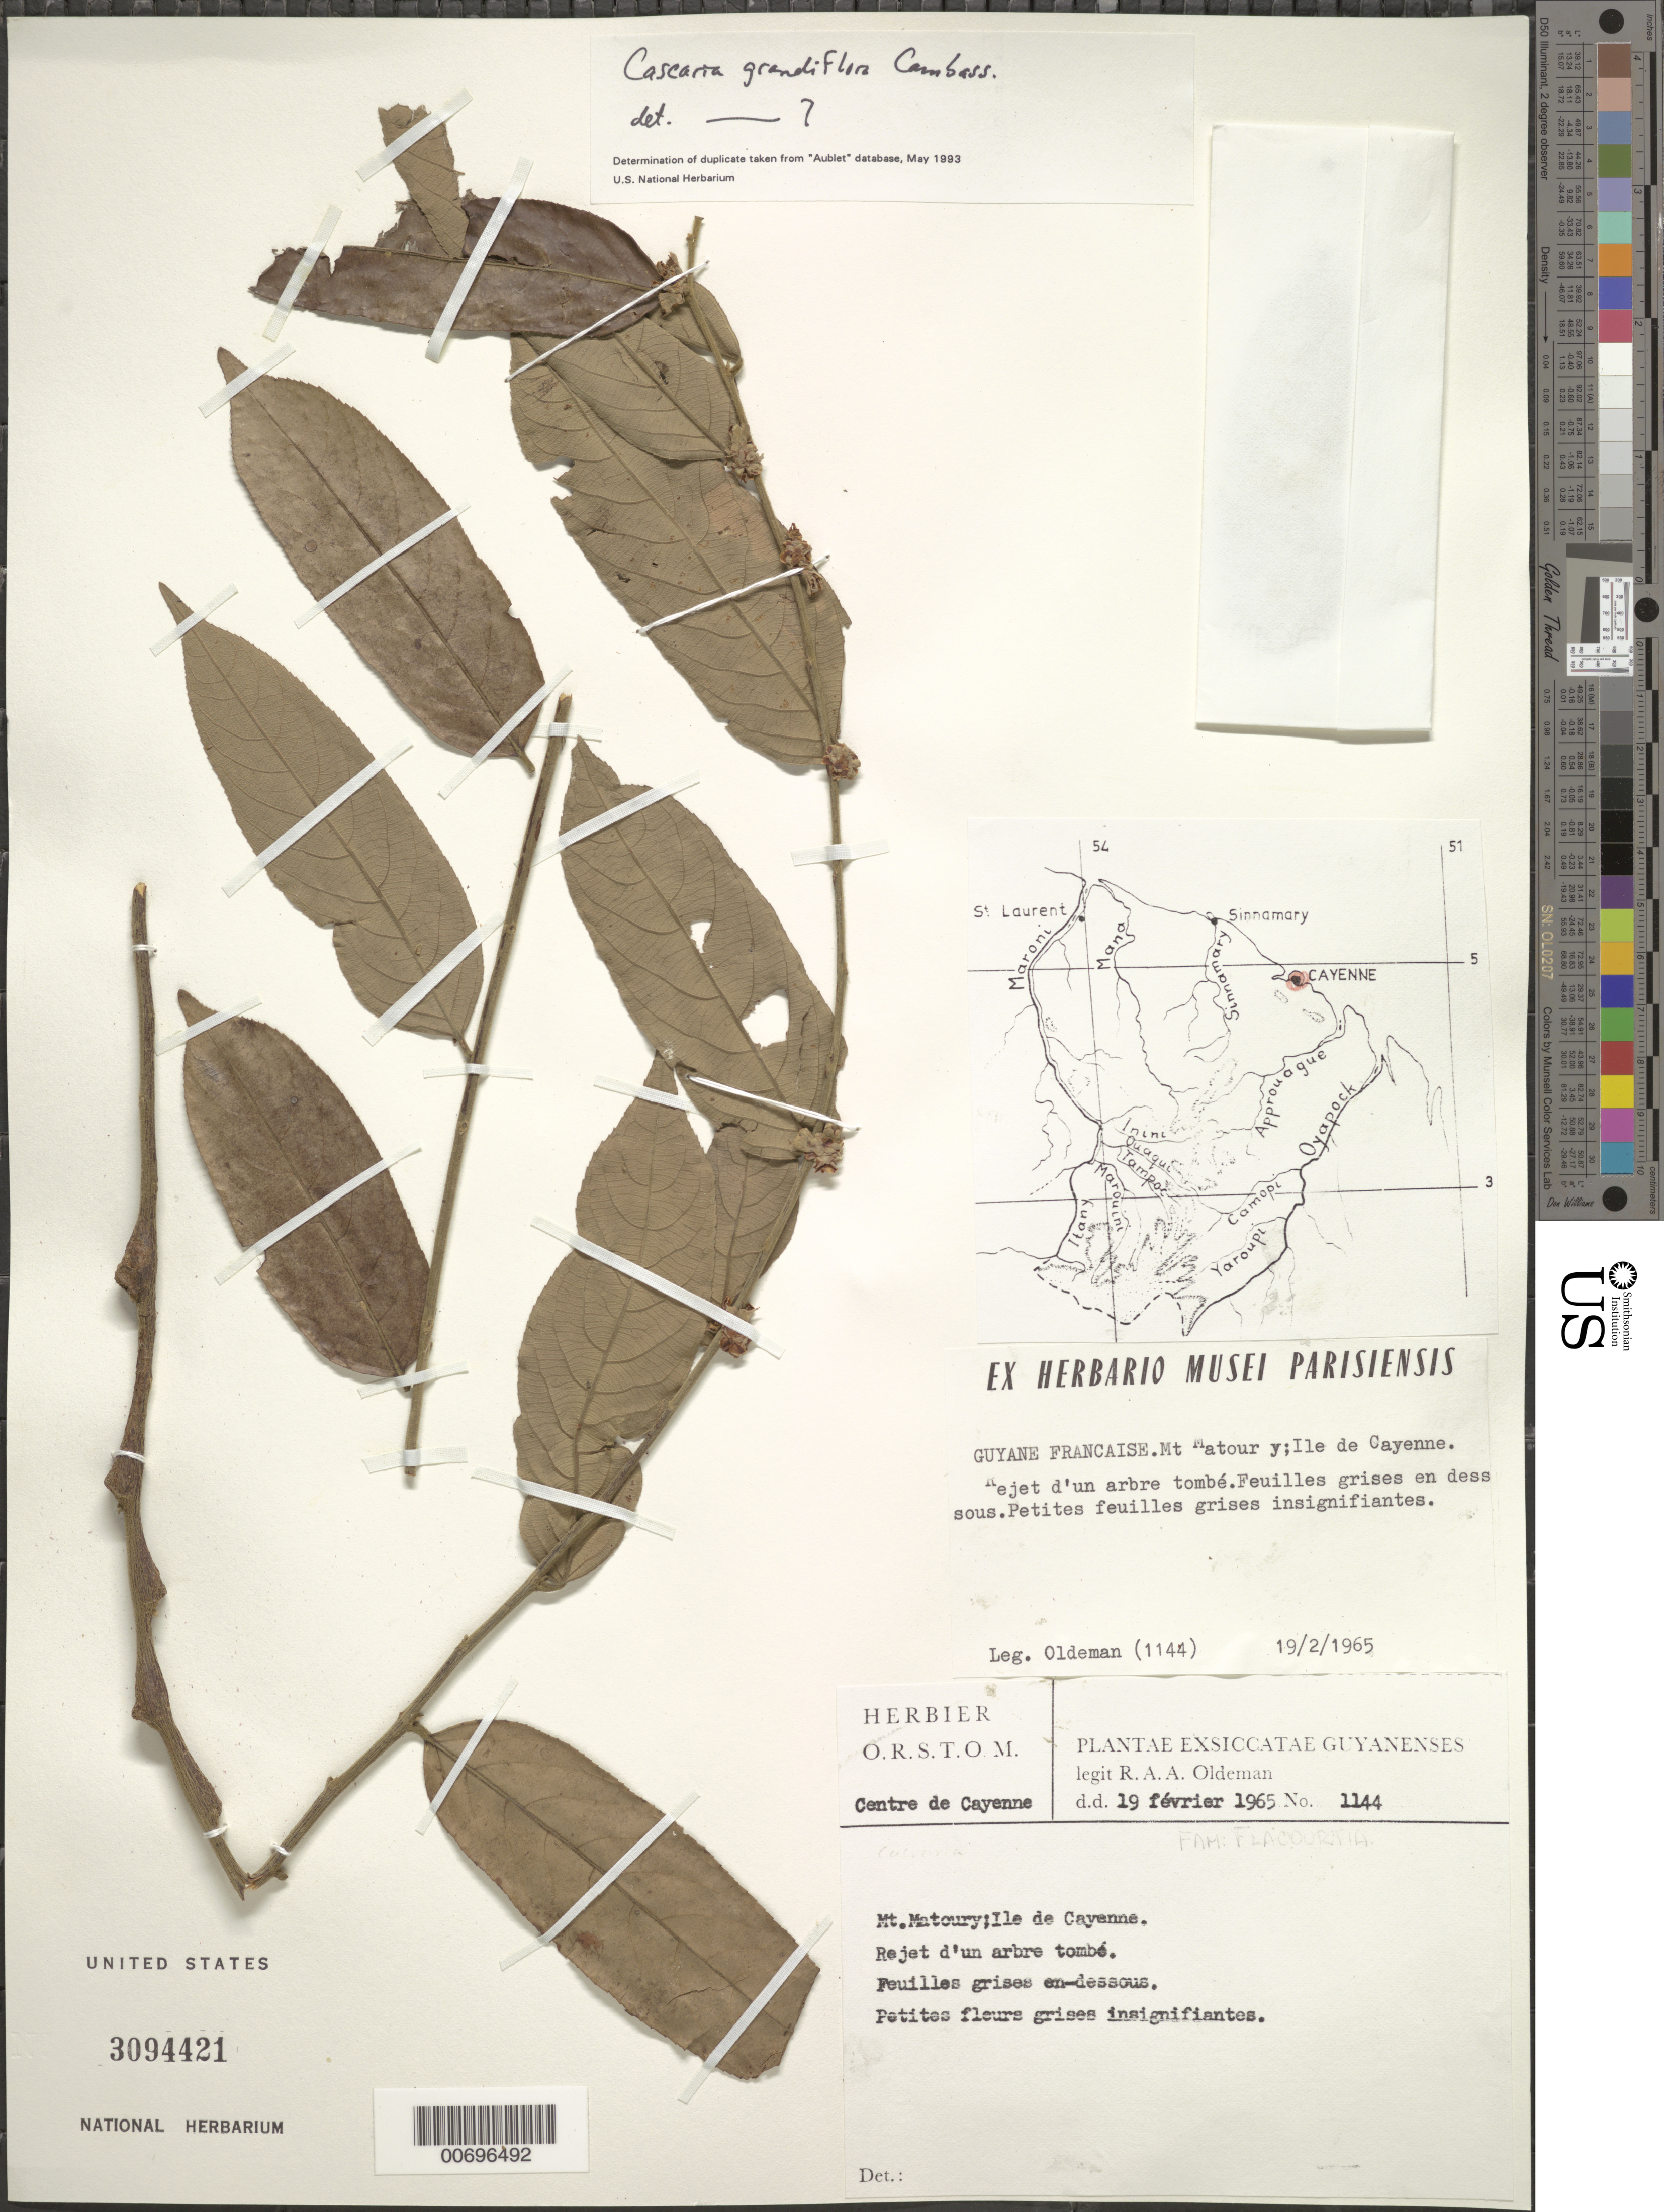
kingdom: Plantae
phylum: Tracheophyta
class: Magnoliopsida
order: Malpighiales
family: Salicaceae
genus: Casearia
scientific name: Casearia grandiflora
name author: Cambess.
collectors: R. Oldeman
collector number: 1144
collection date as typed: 19-Feb-65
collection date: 1965-02-19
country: French Guiana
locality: Mont Grand Matoury, Ile de Cayenne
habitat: On dead tree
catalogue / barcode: US 3094421